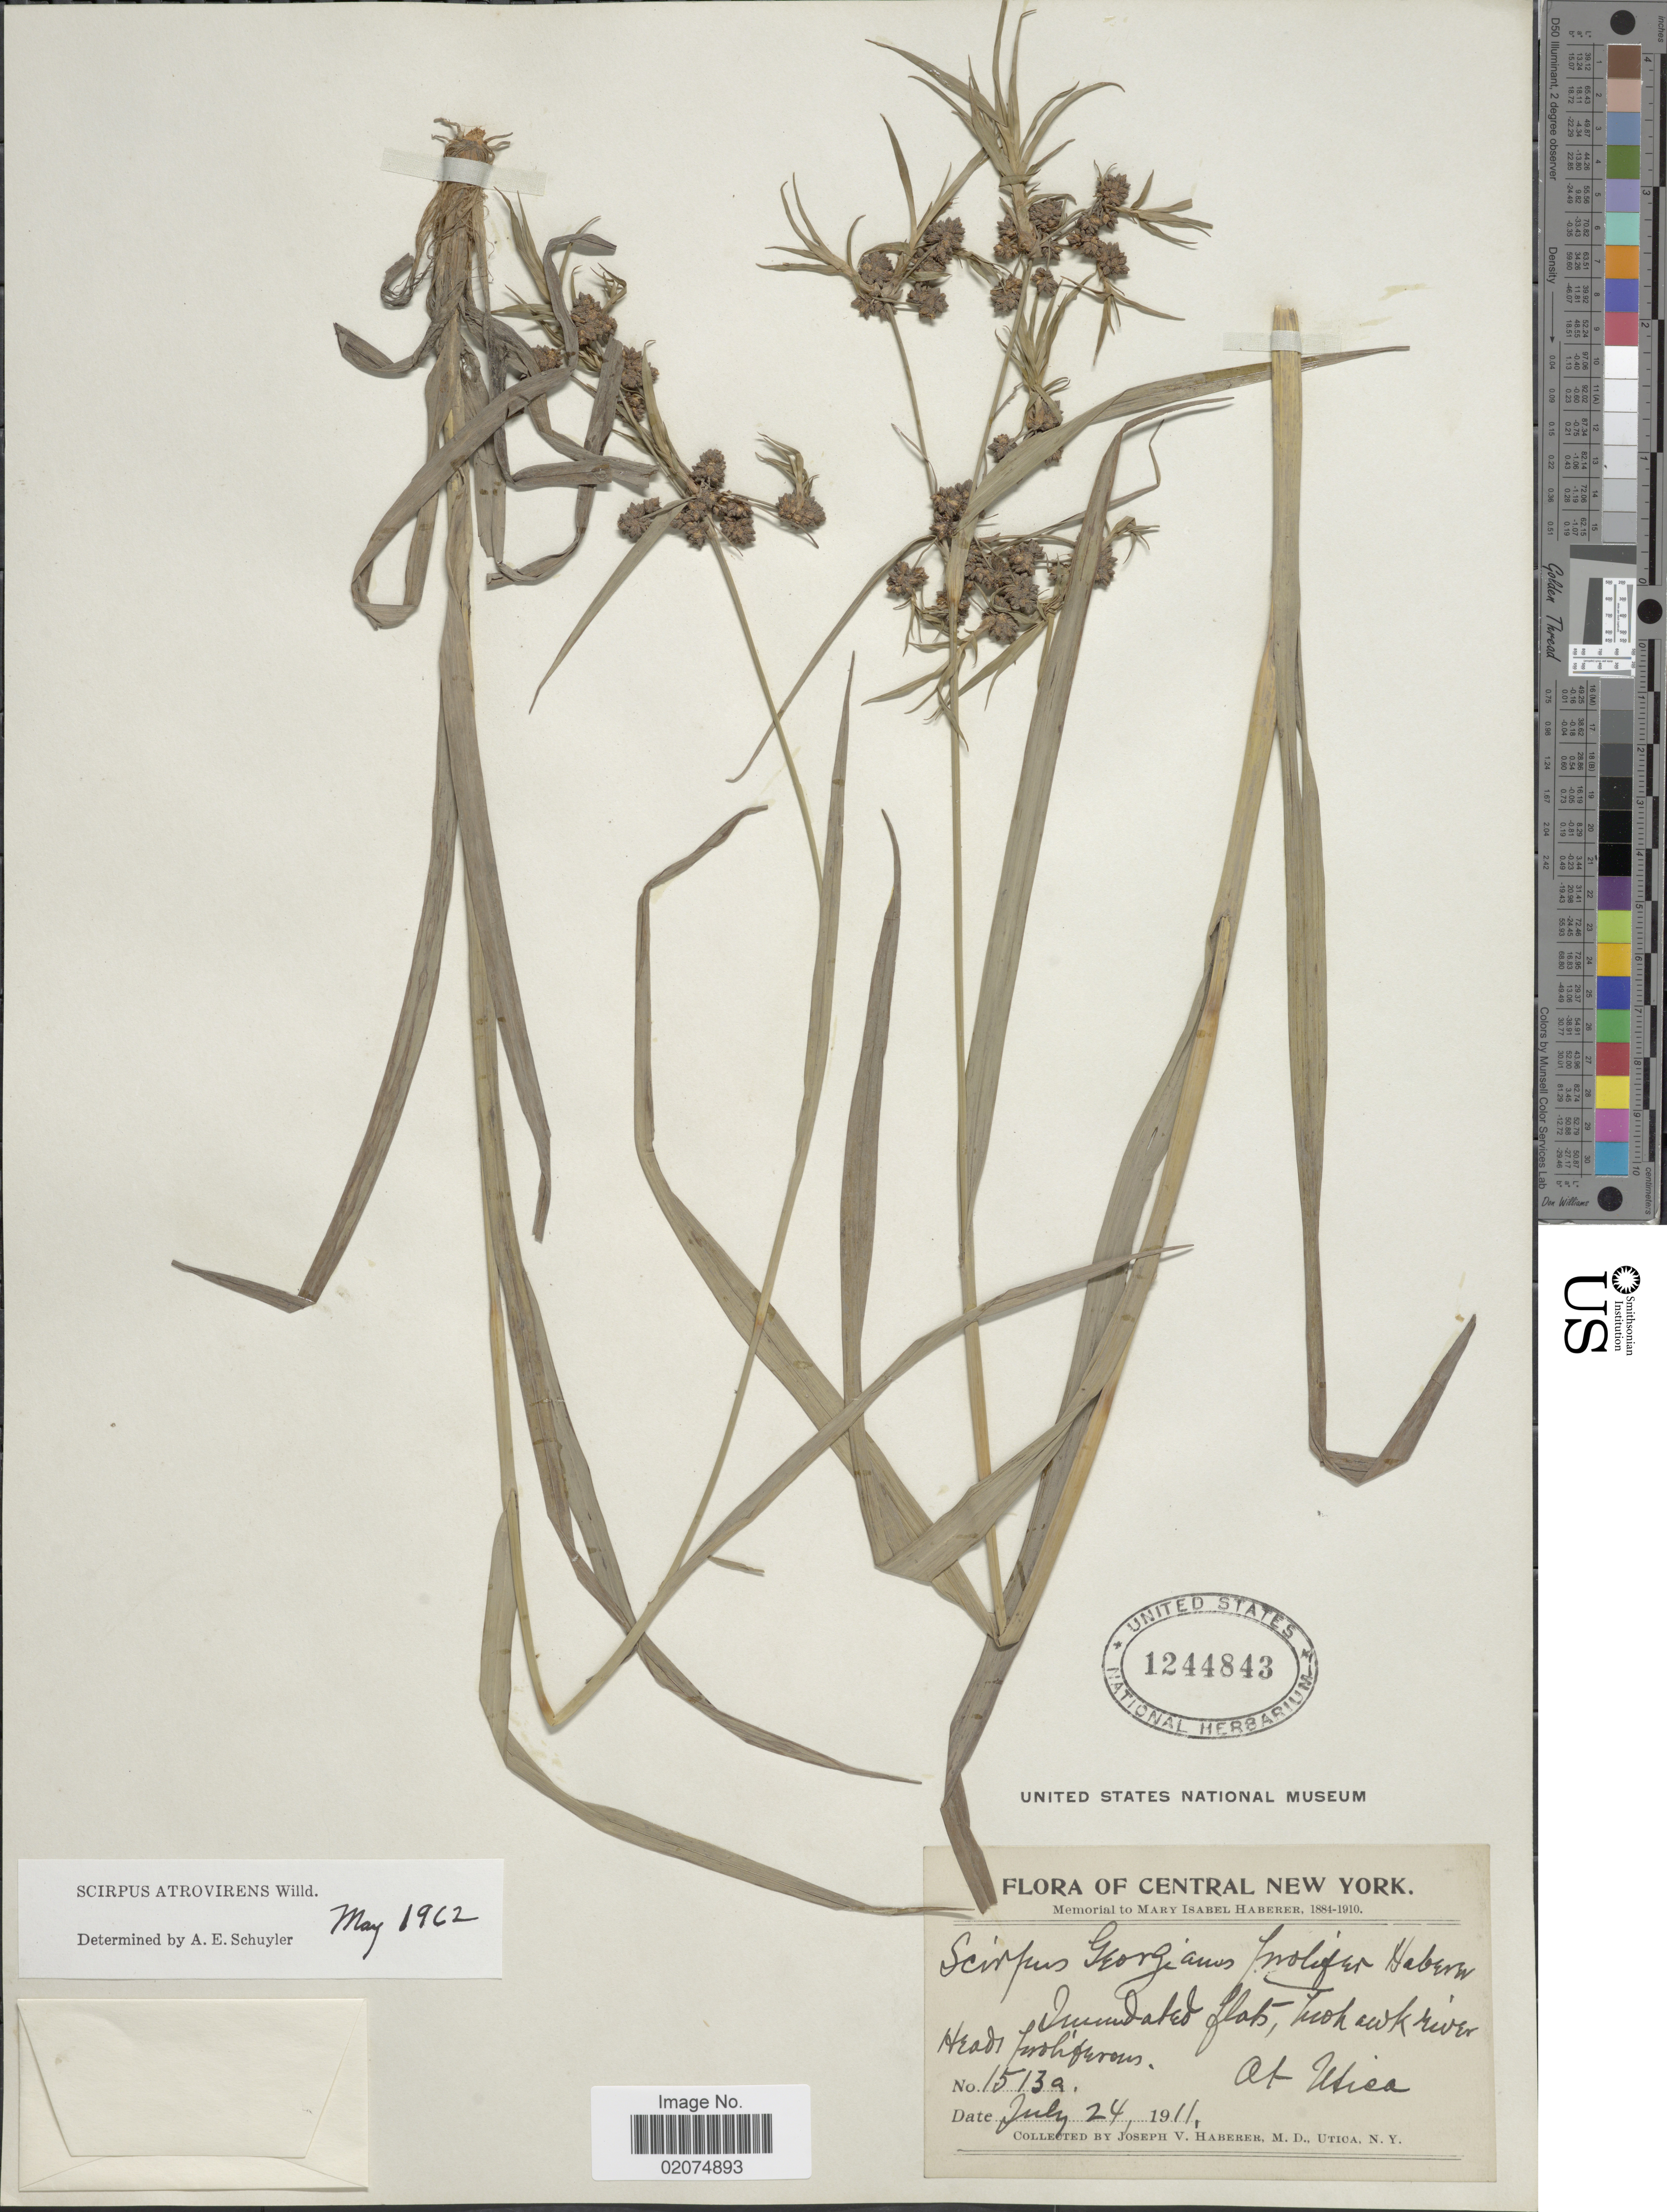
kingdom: Plantae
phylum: Tracheophyta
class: Liliopsida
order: Poales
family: Cyperaceae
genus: Scirpus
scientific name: Scirpus atrovirens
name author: Willd.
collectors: J. V. Haberer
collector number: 1513a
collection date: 1911-07-24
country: United States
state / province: New York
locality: Central New York, Mohawk River, Utica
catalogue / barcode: US 1244843